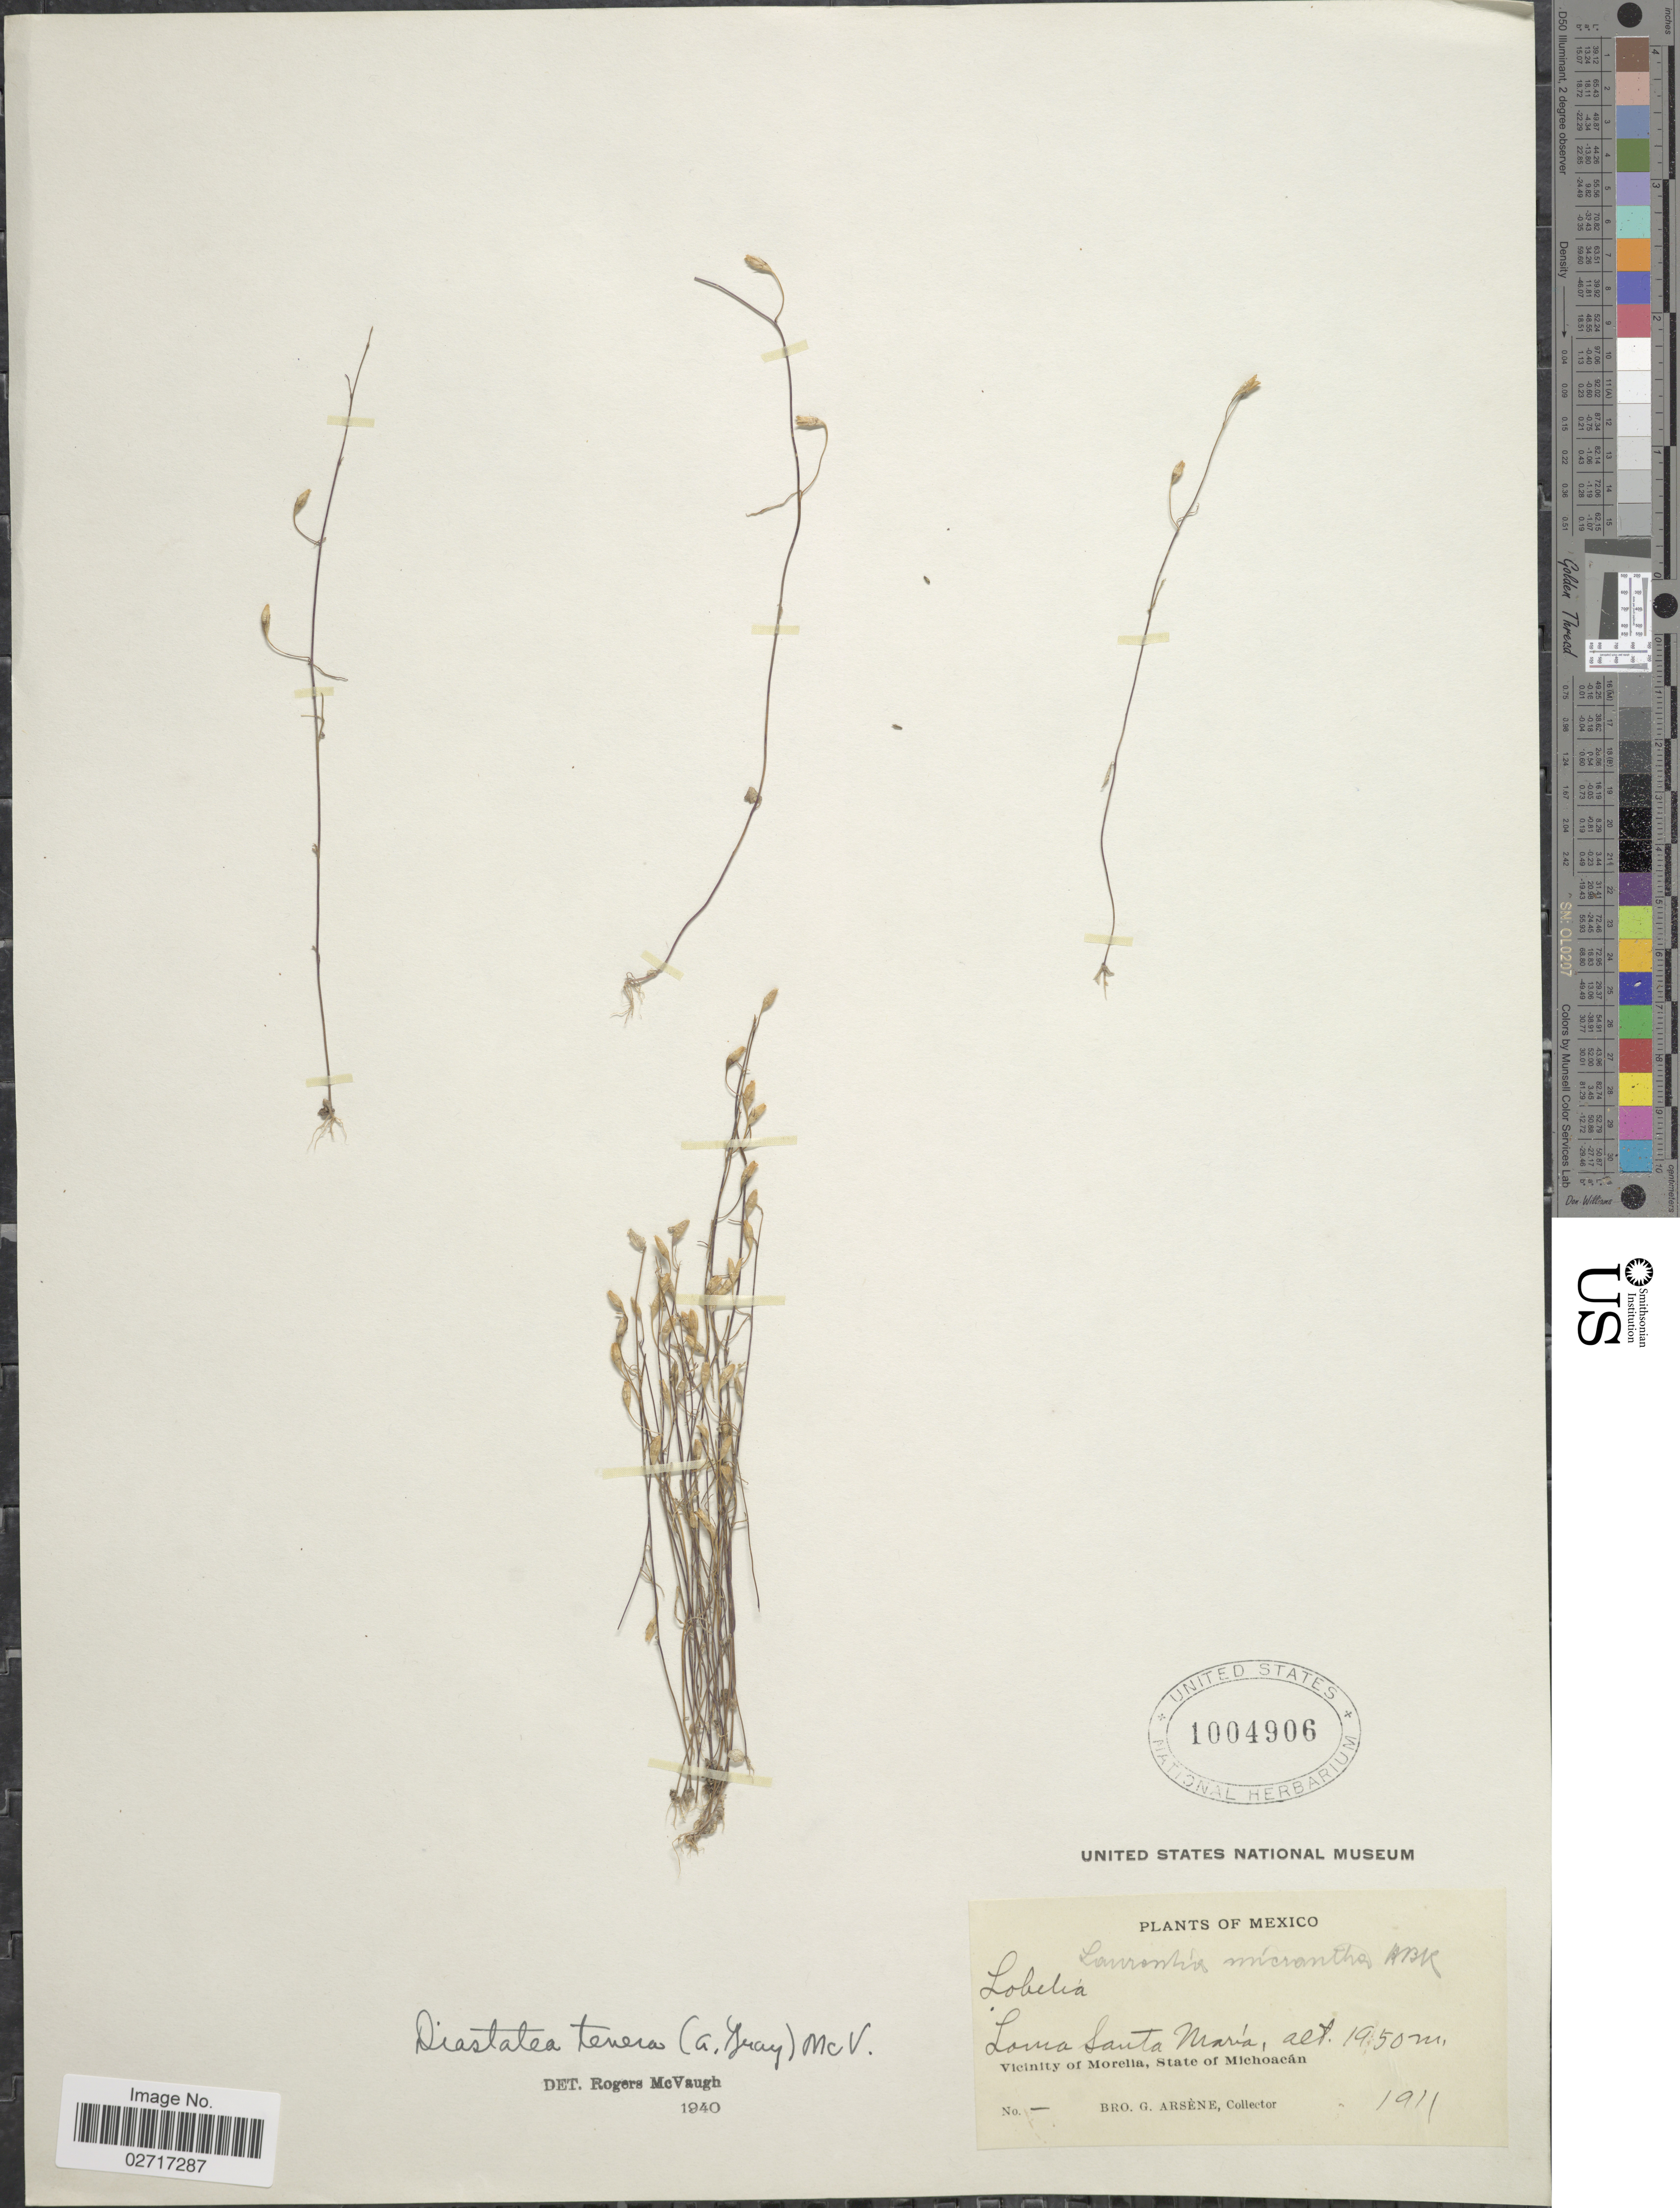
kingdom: Plantae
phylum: Tracheophyta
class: Magnoliopsida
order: Asterales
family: Campanulaceae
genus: Diastatea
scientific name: Diastatea tenera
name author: (A. Gray) McVaugh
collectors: Bro. G. Arsène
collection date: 1911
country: Mexico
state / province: Michoacán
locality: Loma Santa María. Vicinity of Morelia.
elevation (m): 1950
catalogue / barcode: US 1004906